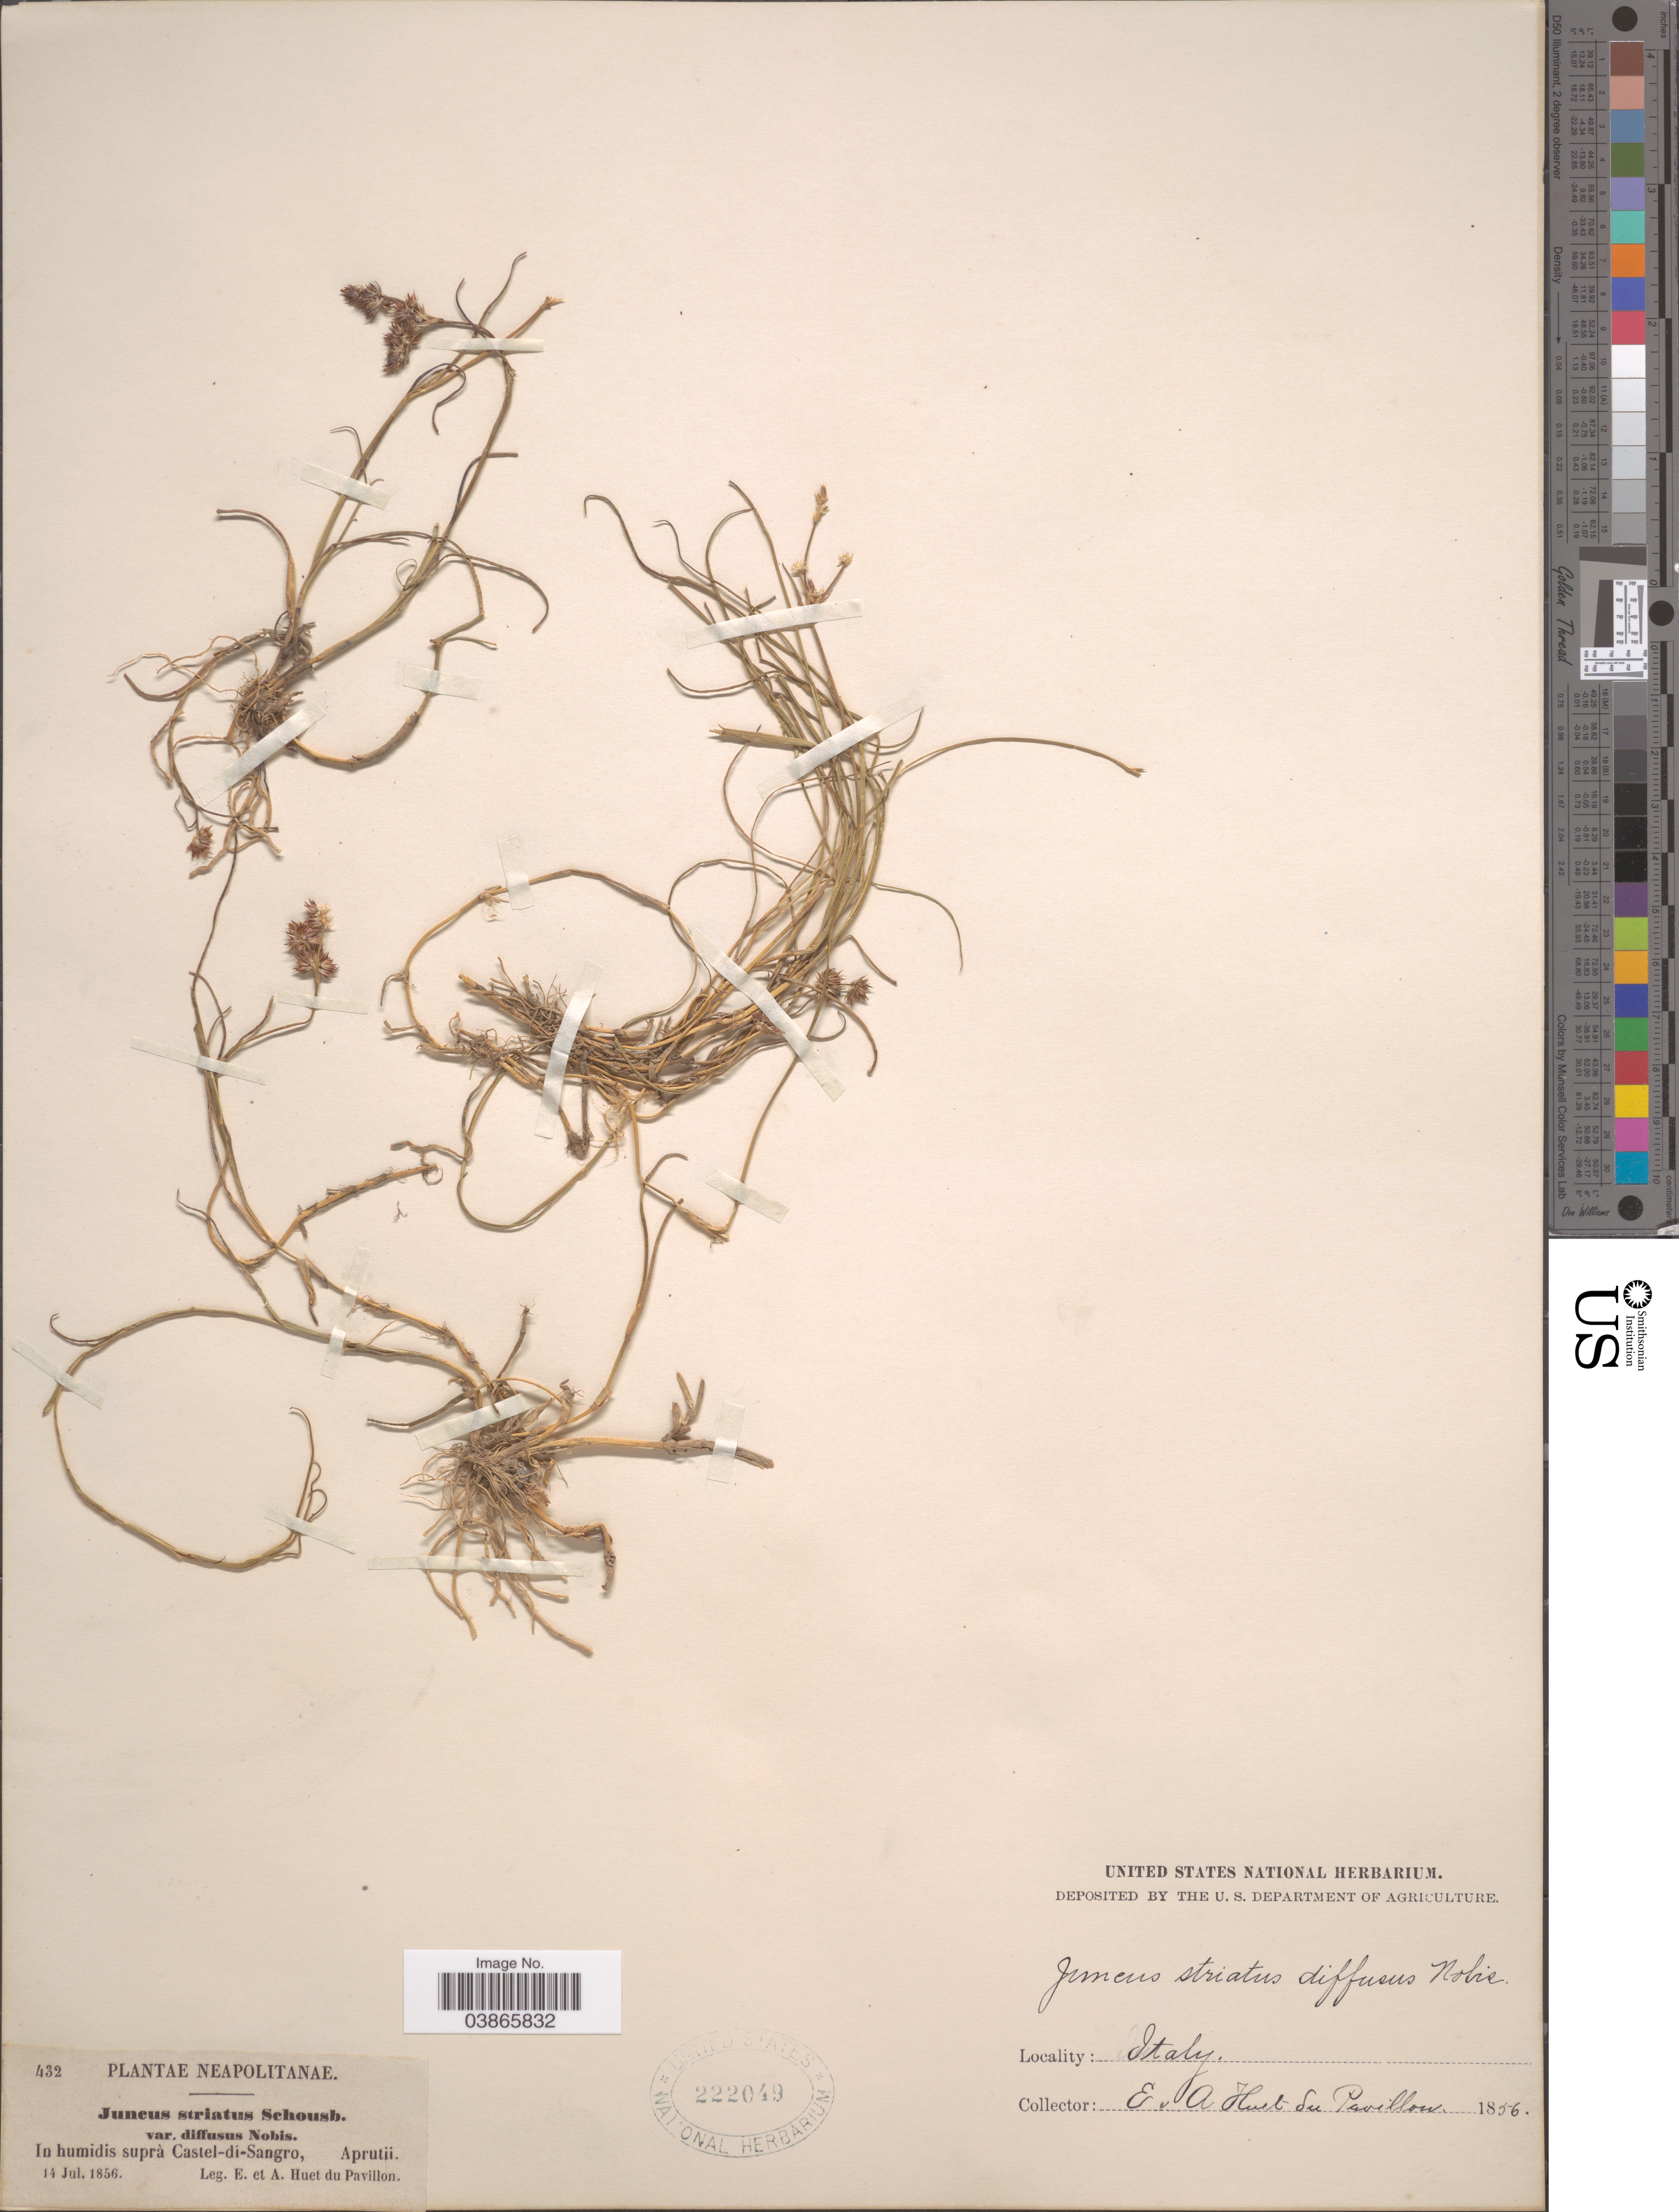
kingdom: Plantae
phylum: Tracheophyta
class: Liliopsida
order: Poales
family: Juncaceae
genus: Juncus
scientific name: Juncus striatus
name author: Schousb. ex E. Mey.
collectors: E. Huet du Pavillon & A. Huet du Pavillon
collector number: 432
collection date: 1856-07-14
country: Italy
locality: Neapolitanae. In humidis suprà Castel-di-Sangro, Aprutii.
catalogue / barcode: US 222049